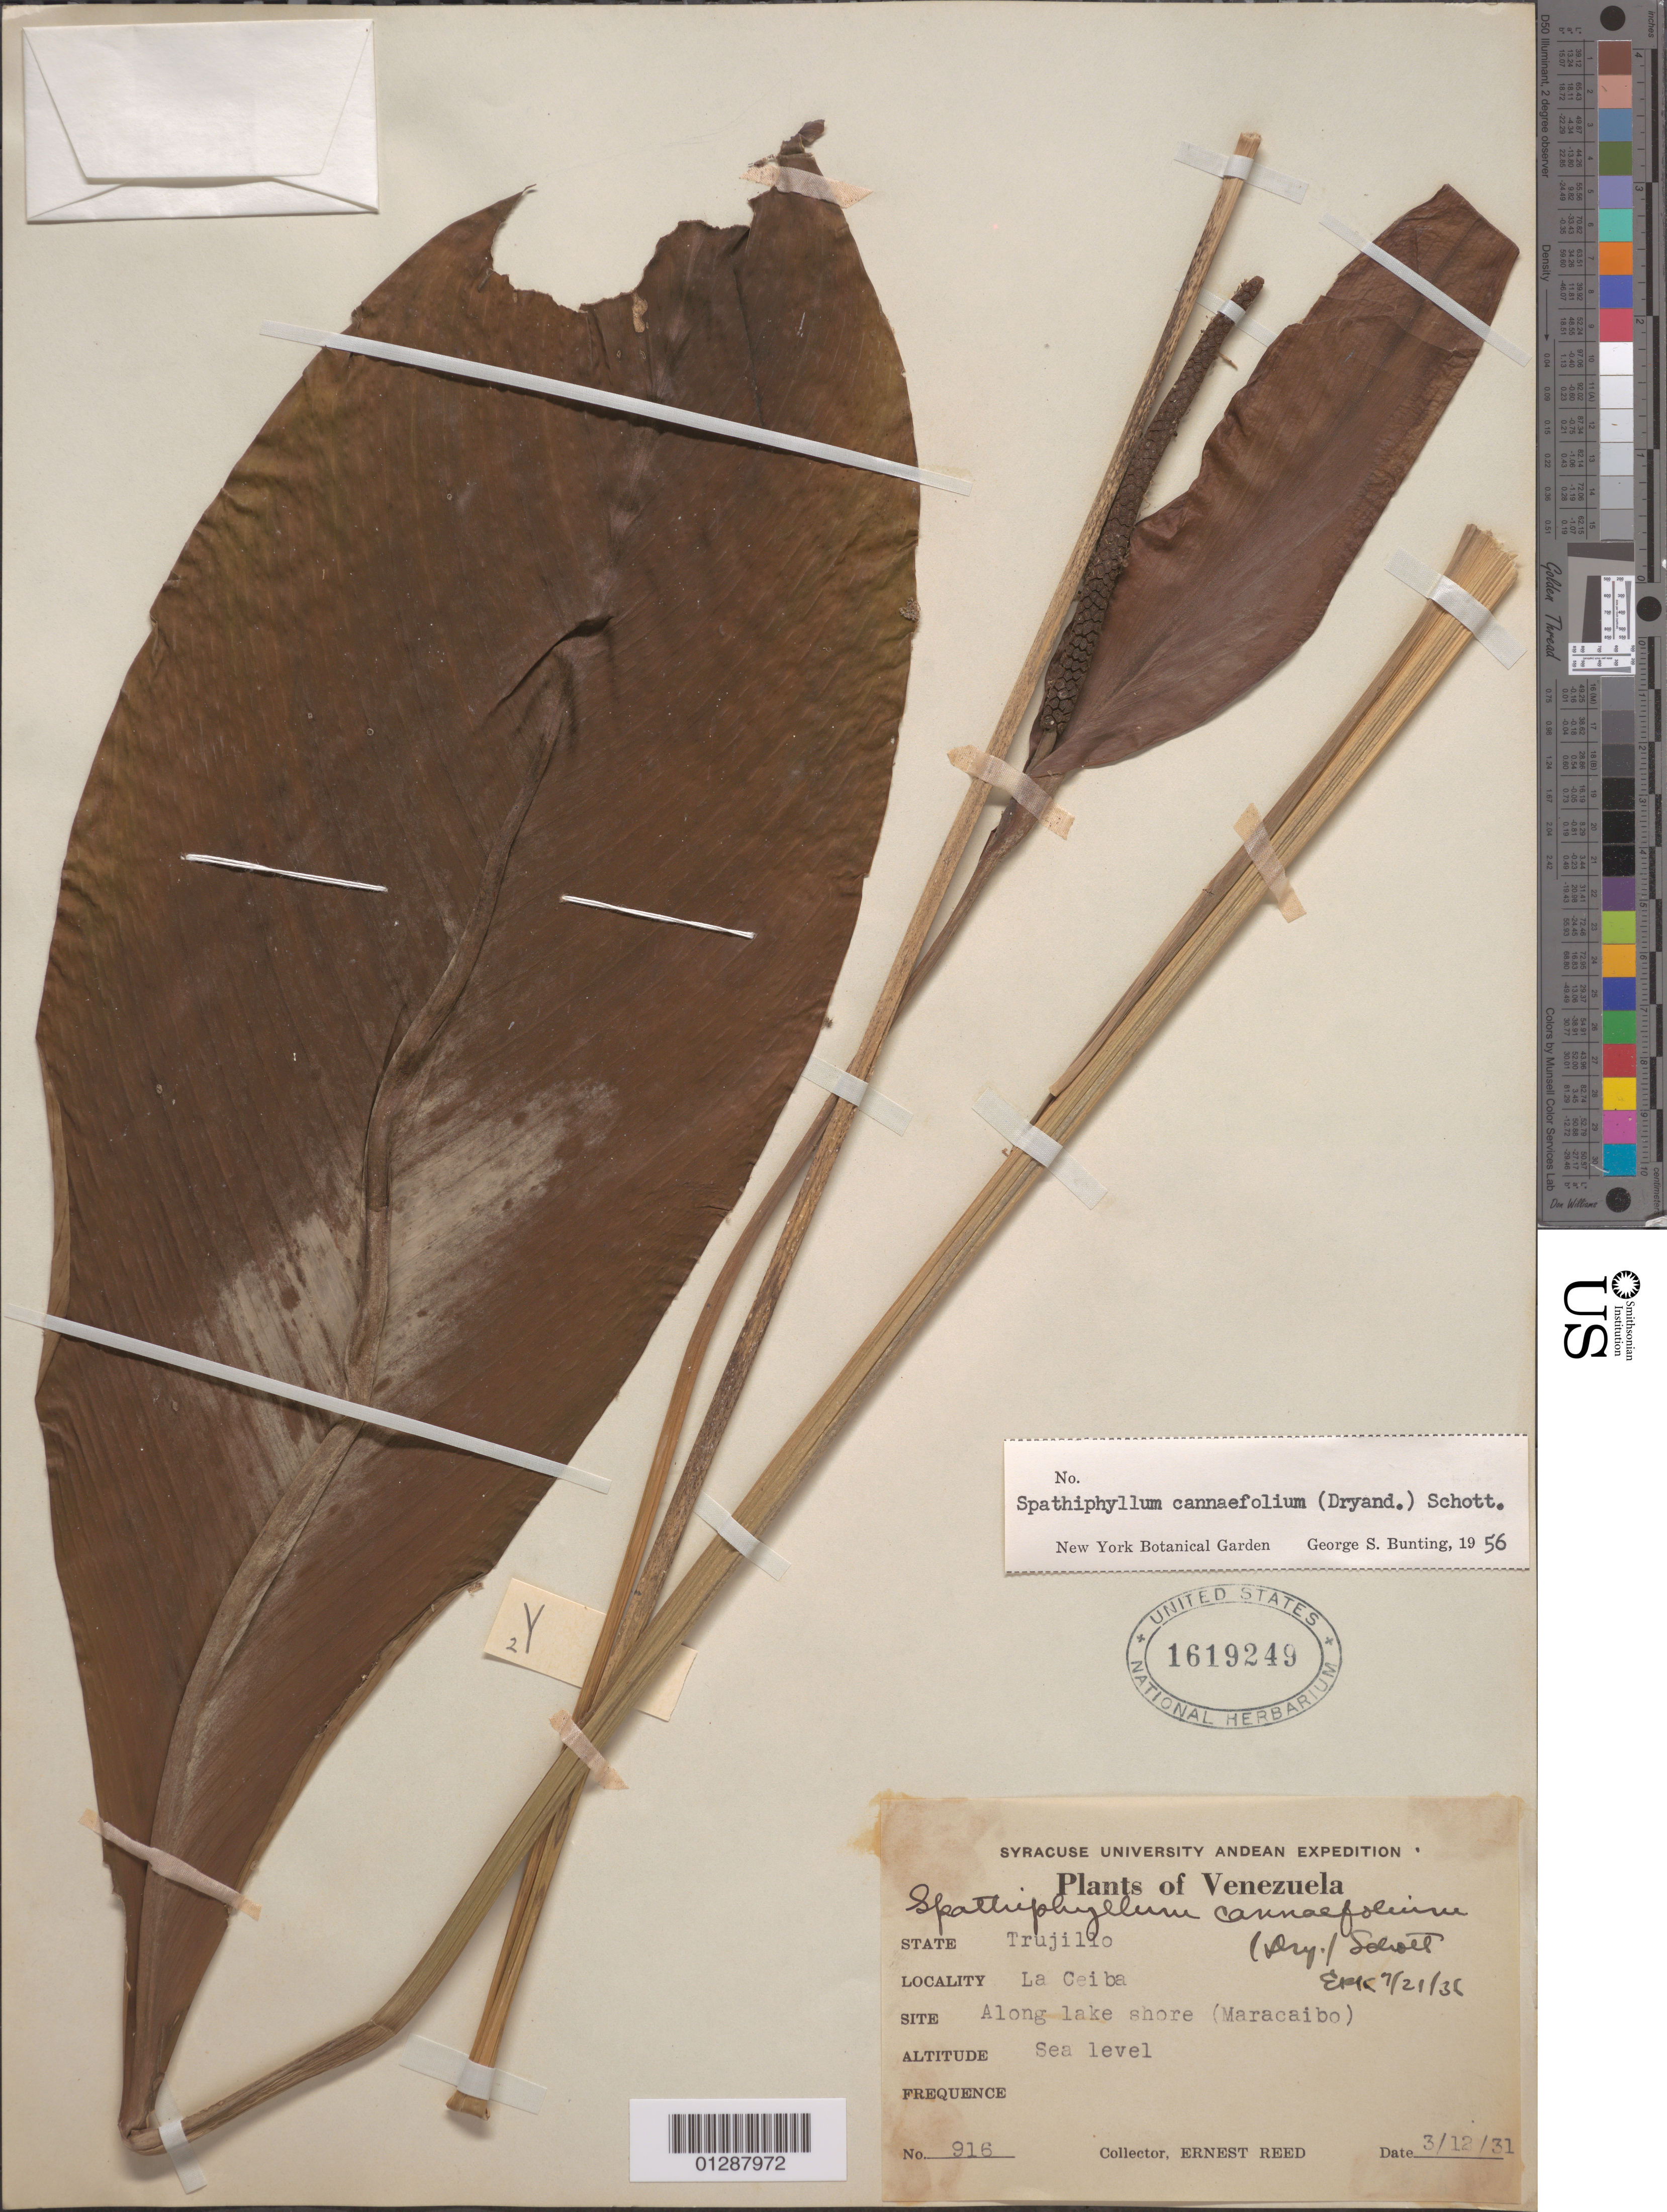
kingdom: Plantae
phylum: Tracheophyta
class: Liliopsida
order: Alismatales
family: Araceae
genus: Spathiphyllum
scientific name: Spathiphyllum cannifolium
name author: (Dryand. ex Sims) Schott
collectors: E. Reed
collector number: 916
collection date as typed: Transcribed d/m/y: 3/12/31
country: Venezuela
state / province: Trujillo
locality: La Ceiba. Site Along lake shore (Maracaibo).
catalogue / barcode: US 1619249